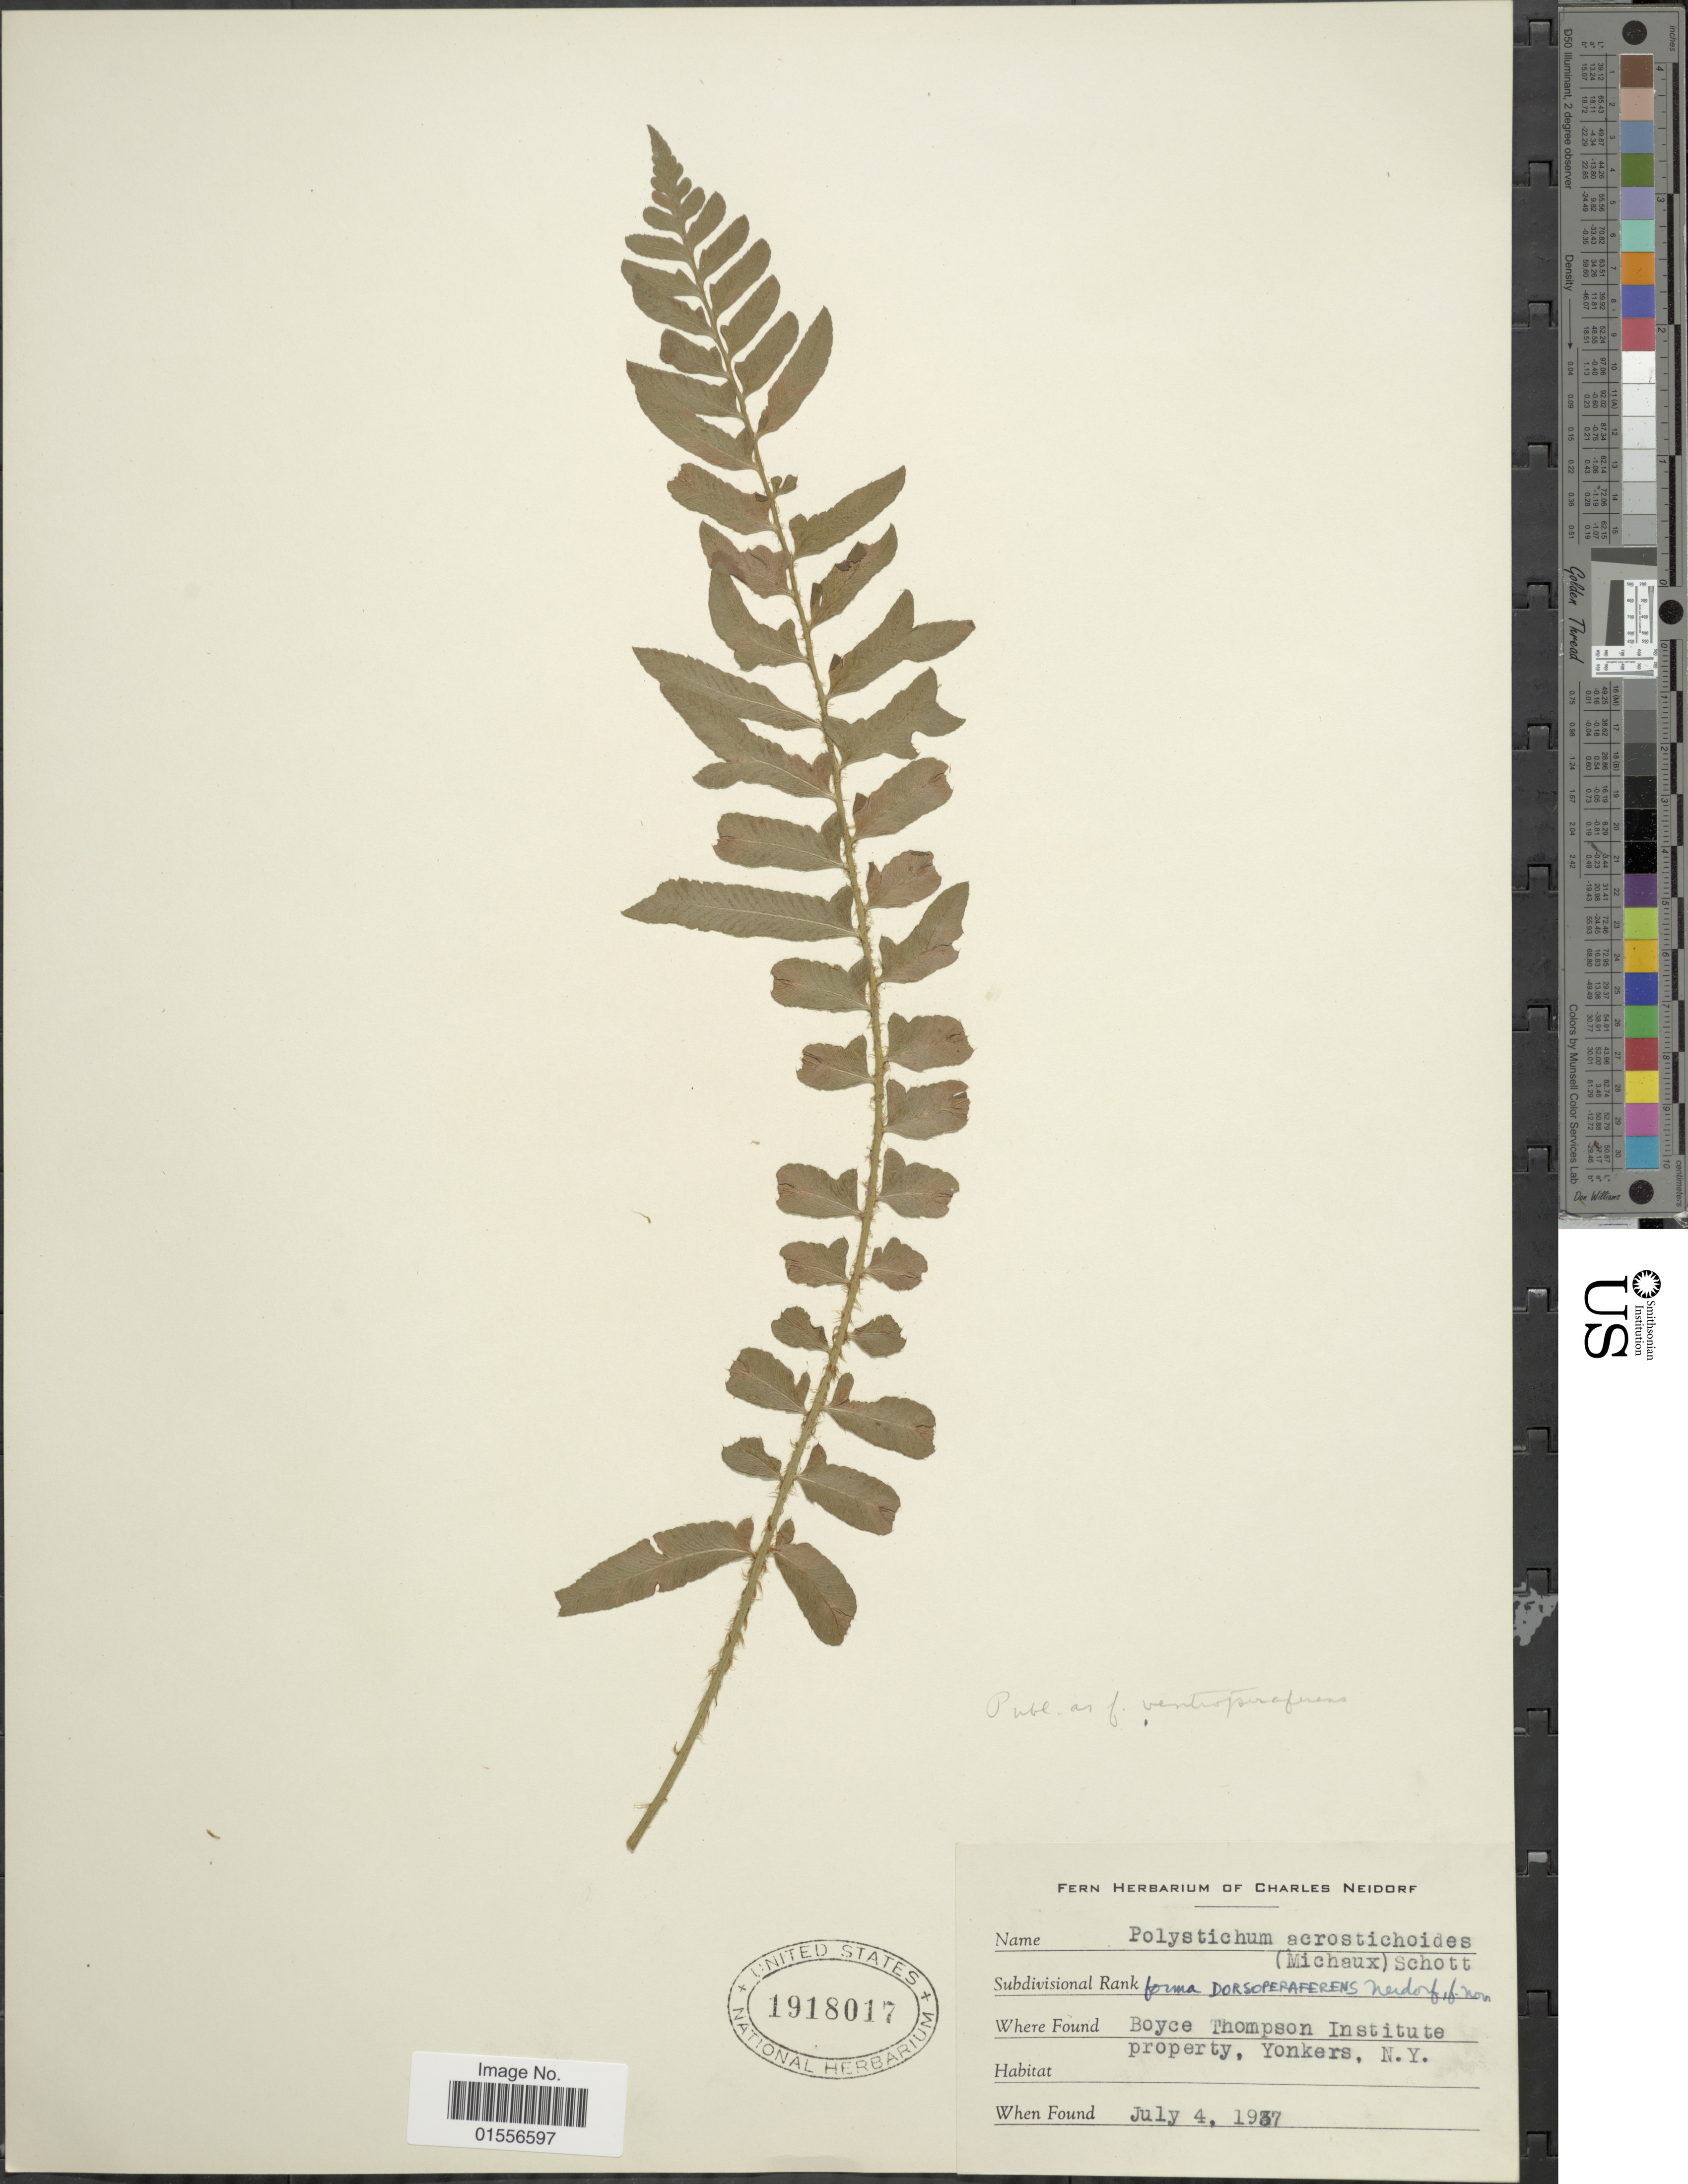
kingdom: Plantae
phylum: Tracheophyta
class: Polypodiopsida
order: Polypodiales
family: Dryopteridaceae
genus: Polystichum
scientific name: Polystichum acrostichoides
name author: (Michx.) Schott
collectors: ex herb. Charles Neidorf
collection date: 1937-07-04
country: United States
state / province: New York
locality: Boyce Thompson Institute property, Yonkers.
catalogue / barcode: US 1918017